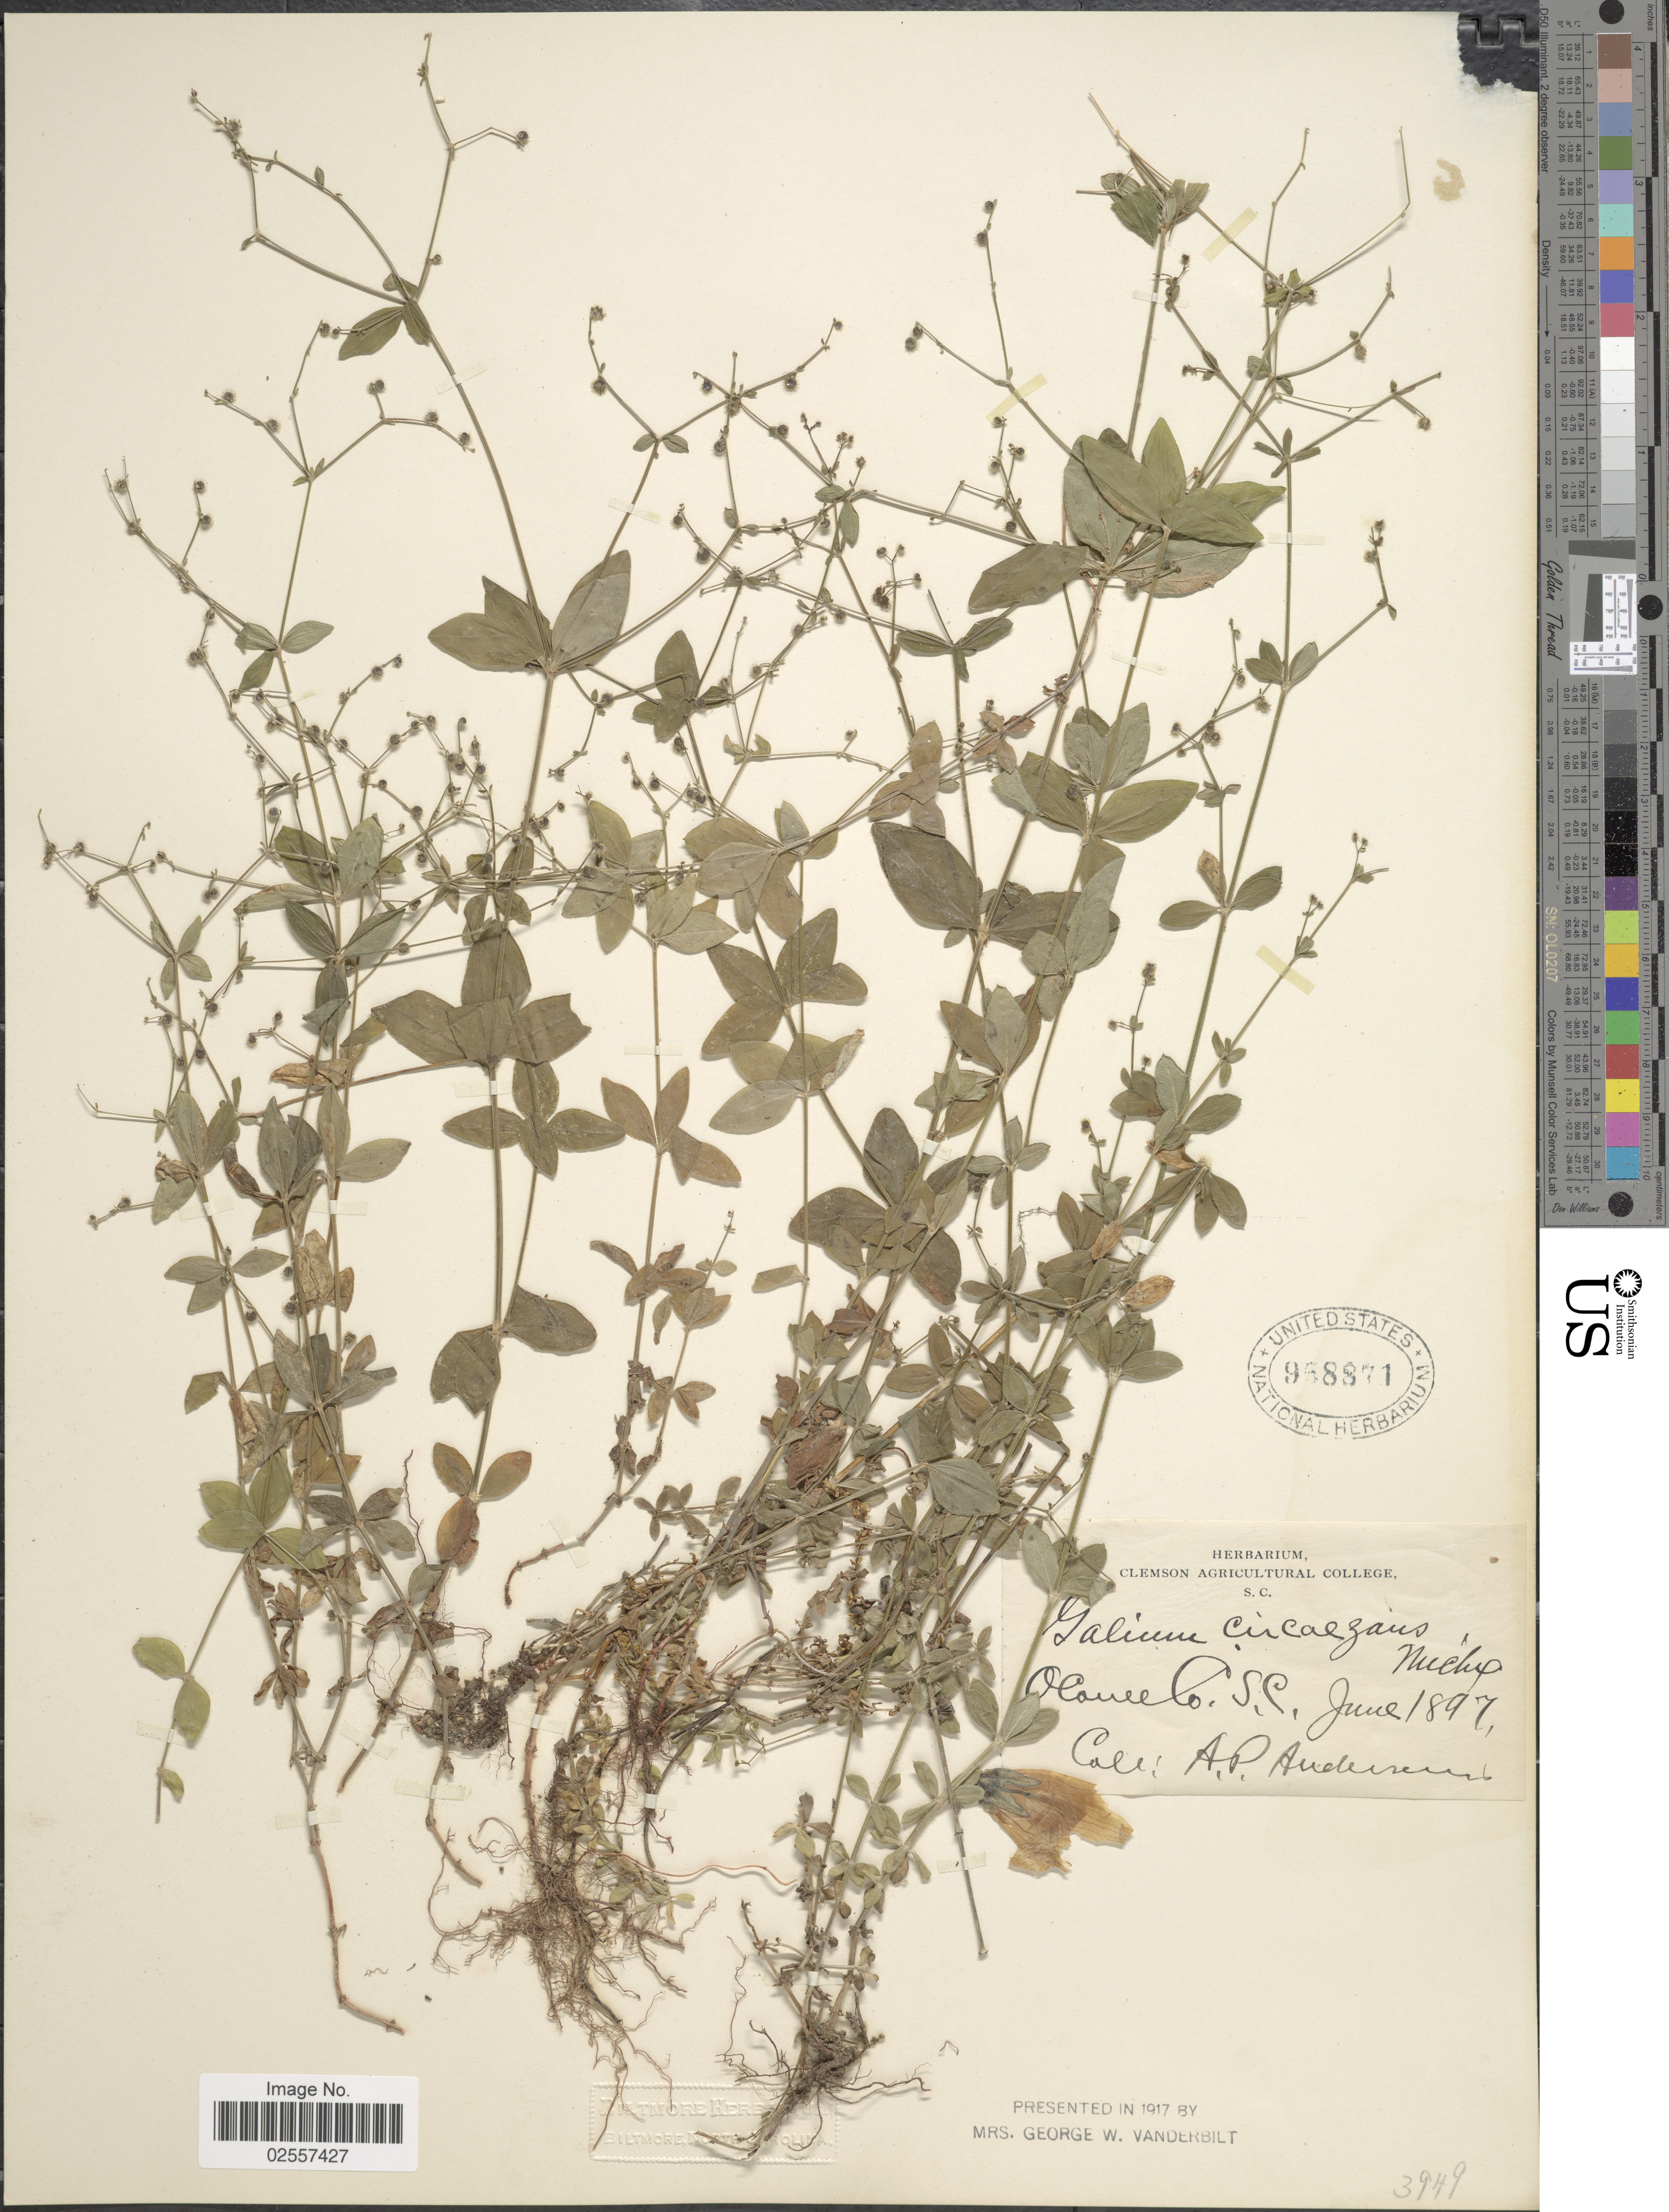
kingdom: Plantae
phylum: Tracheophyta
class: Magnoliopsida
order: Gentianales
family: Rubiaceae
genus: Galium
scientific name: Galium circaezans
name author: Michx.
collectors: A. P. Anderson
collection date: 1897-06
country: United States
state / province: South Carolina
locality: Oconee Co.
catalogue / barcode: US 958871